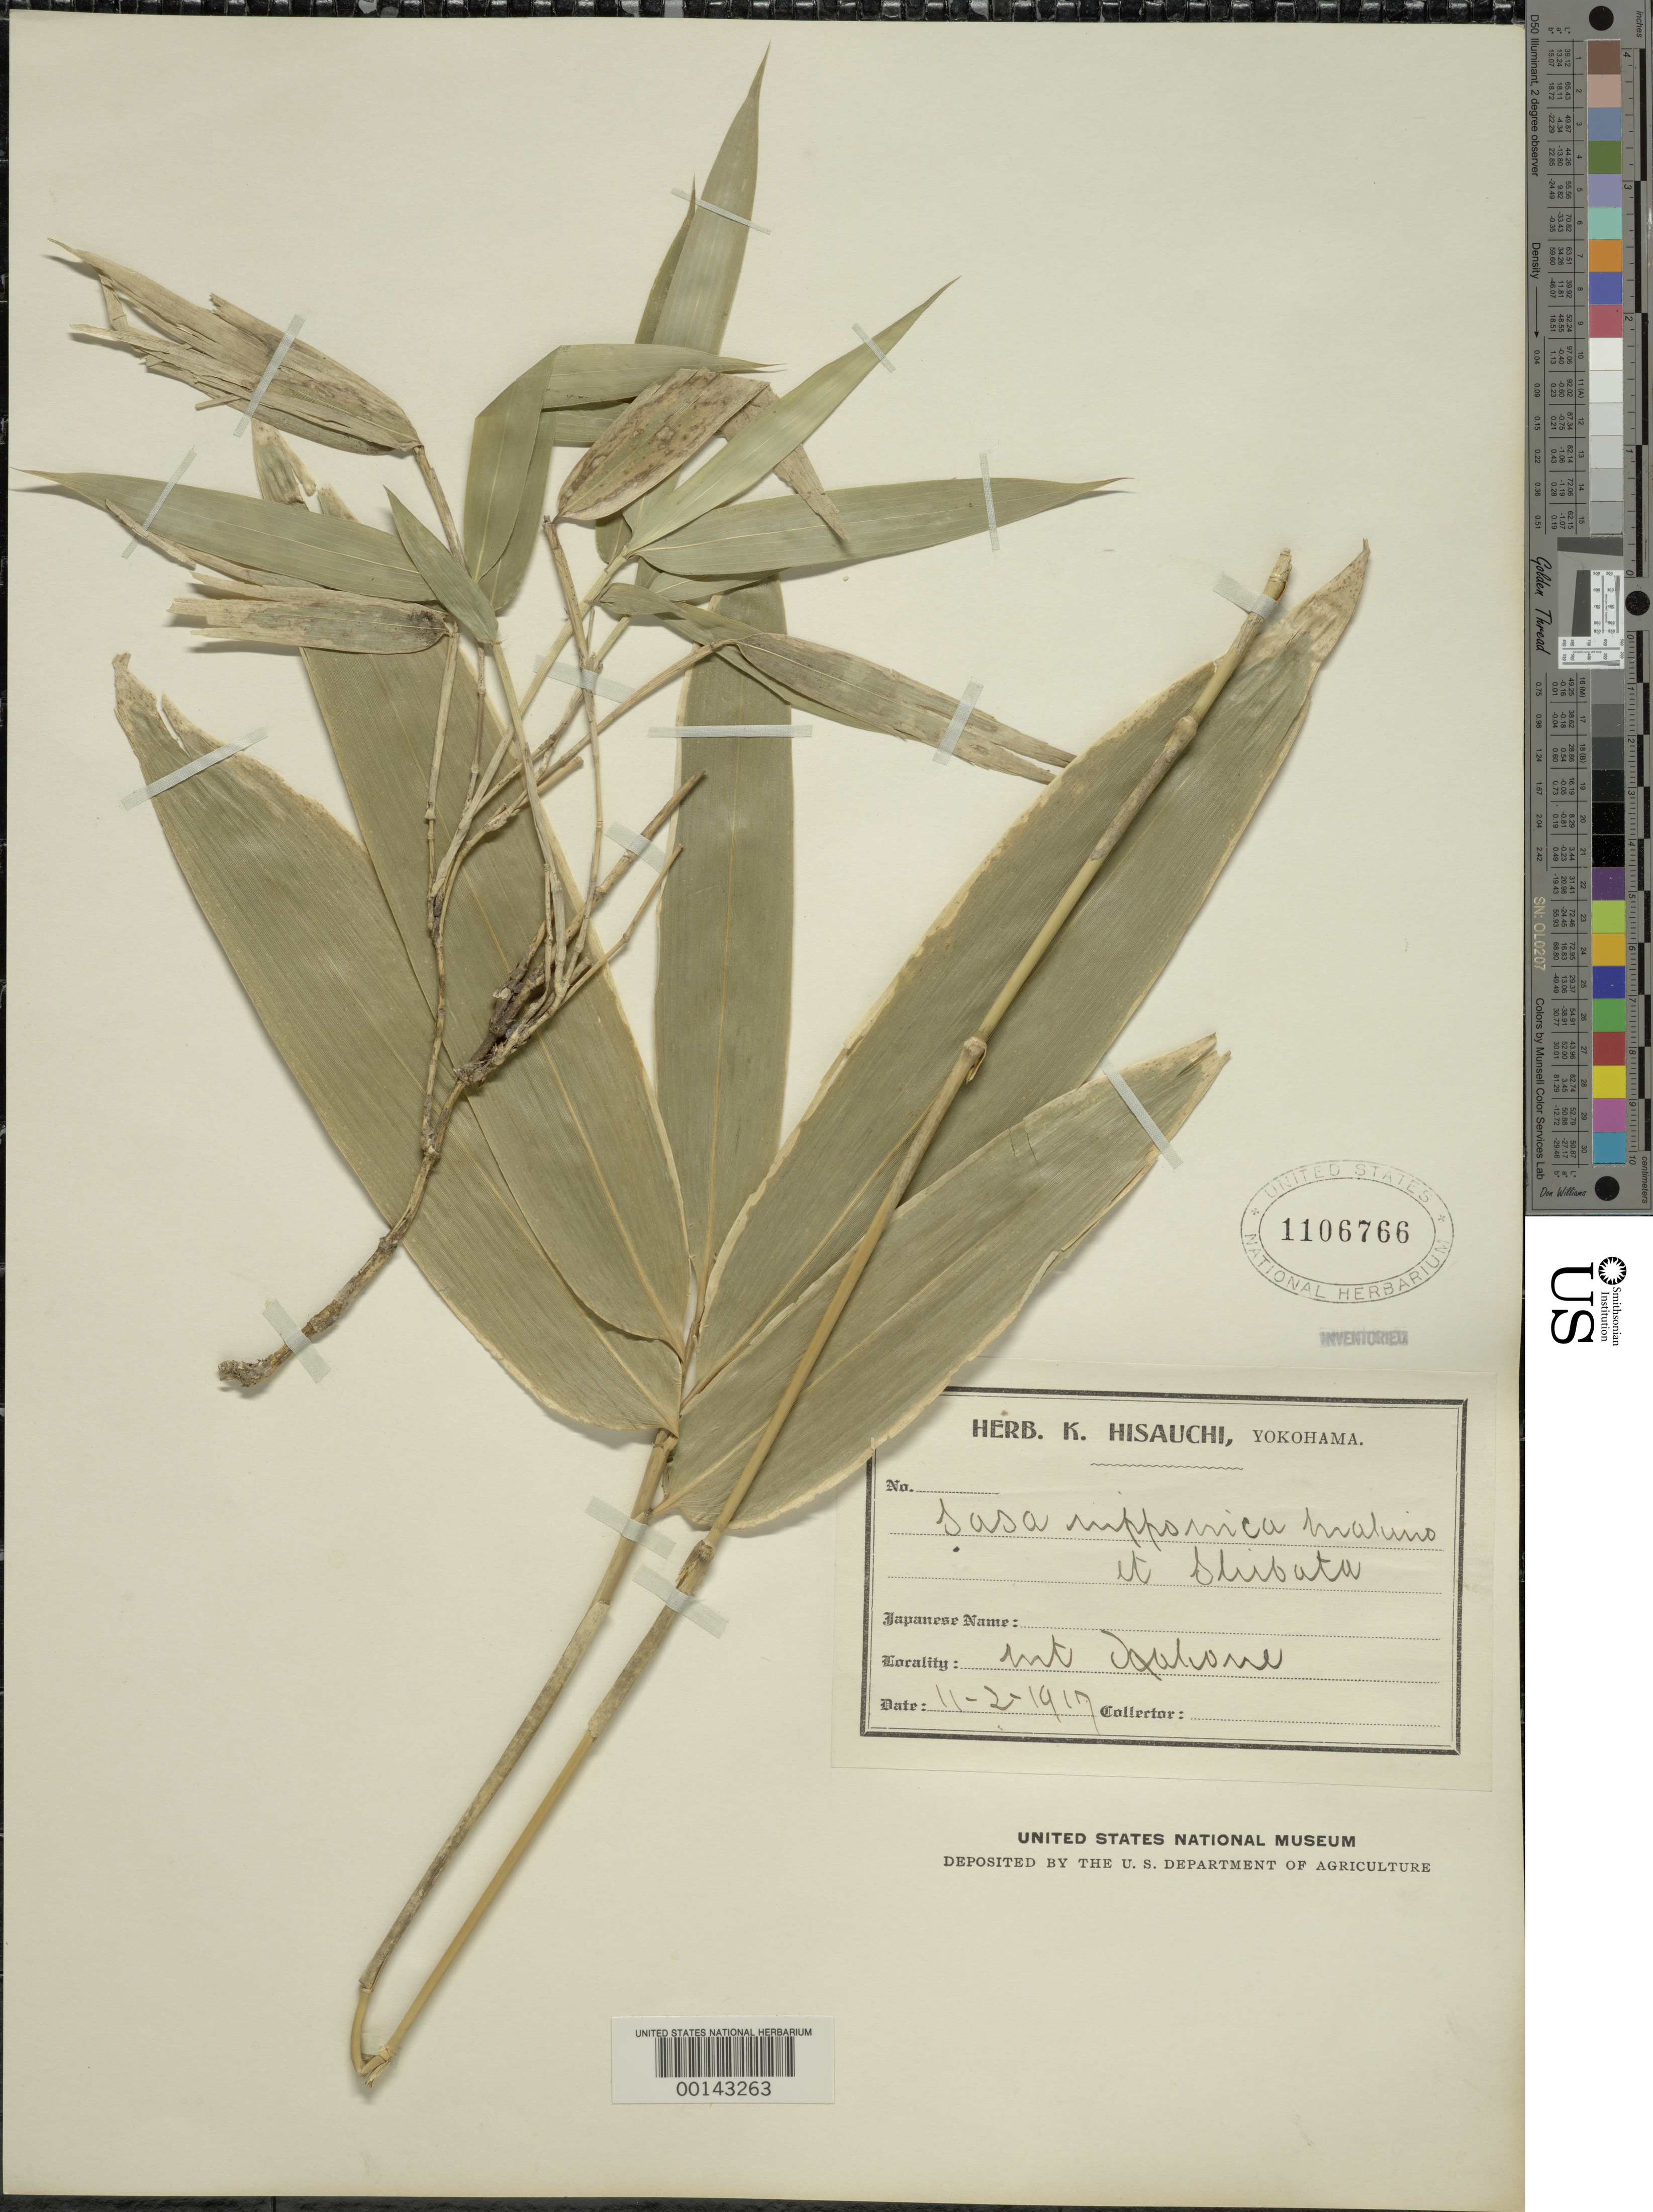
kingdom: Plantae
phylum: Tracheophyta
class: Liliopsida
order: Poales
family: Poaceae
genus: Sasa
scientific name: Sasa nipponica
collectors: K. Hisauchi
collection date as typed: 11 Feb 1917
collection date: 1917-02-11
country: Japan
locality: Mt. isalone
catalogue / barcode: US 1106766